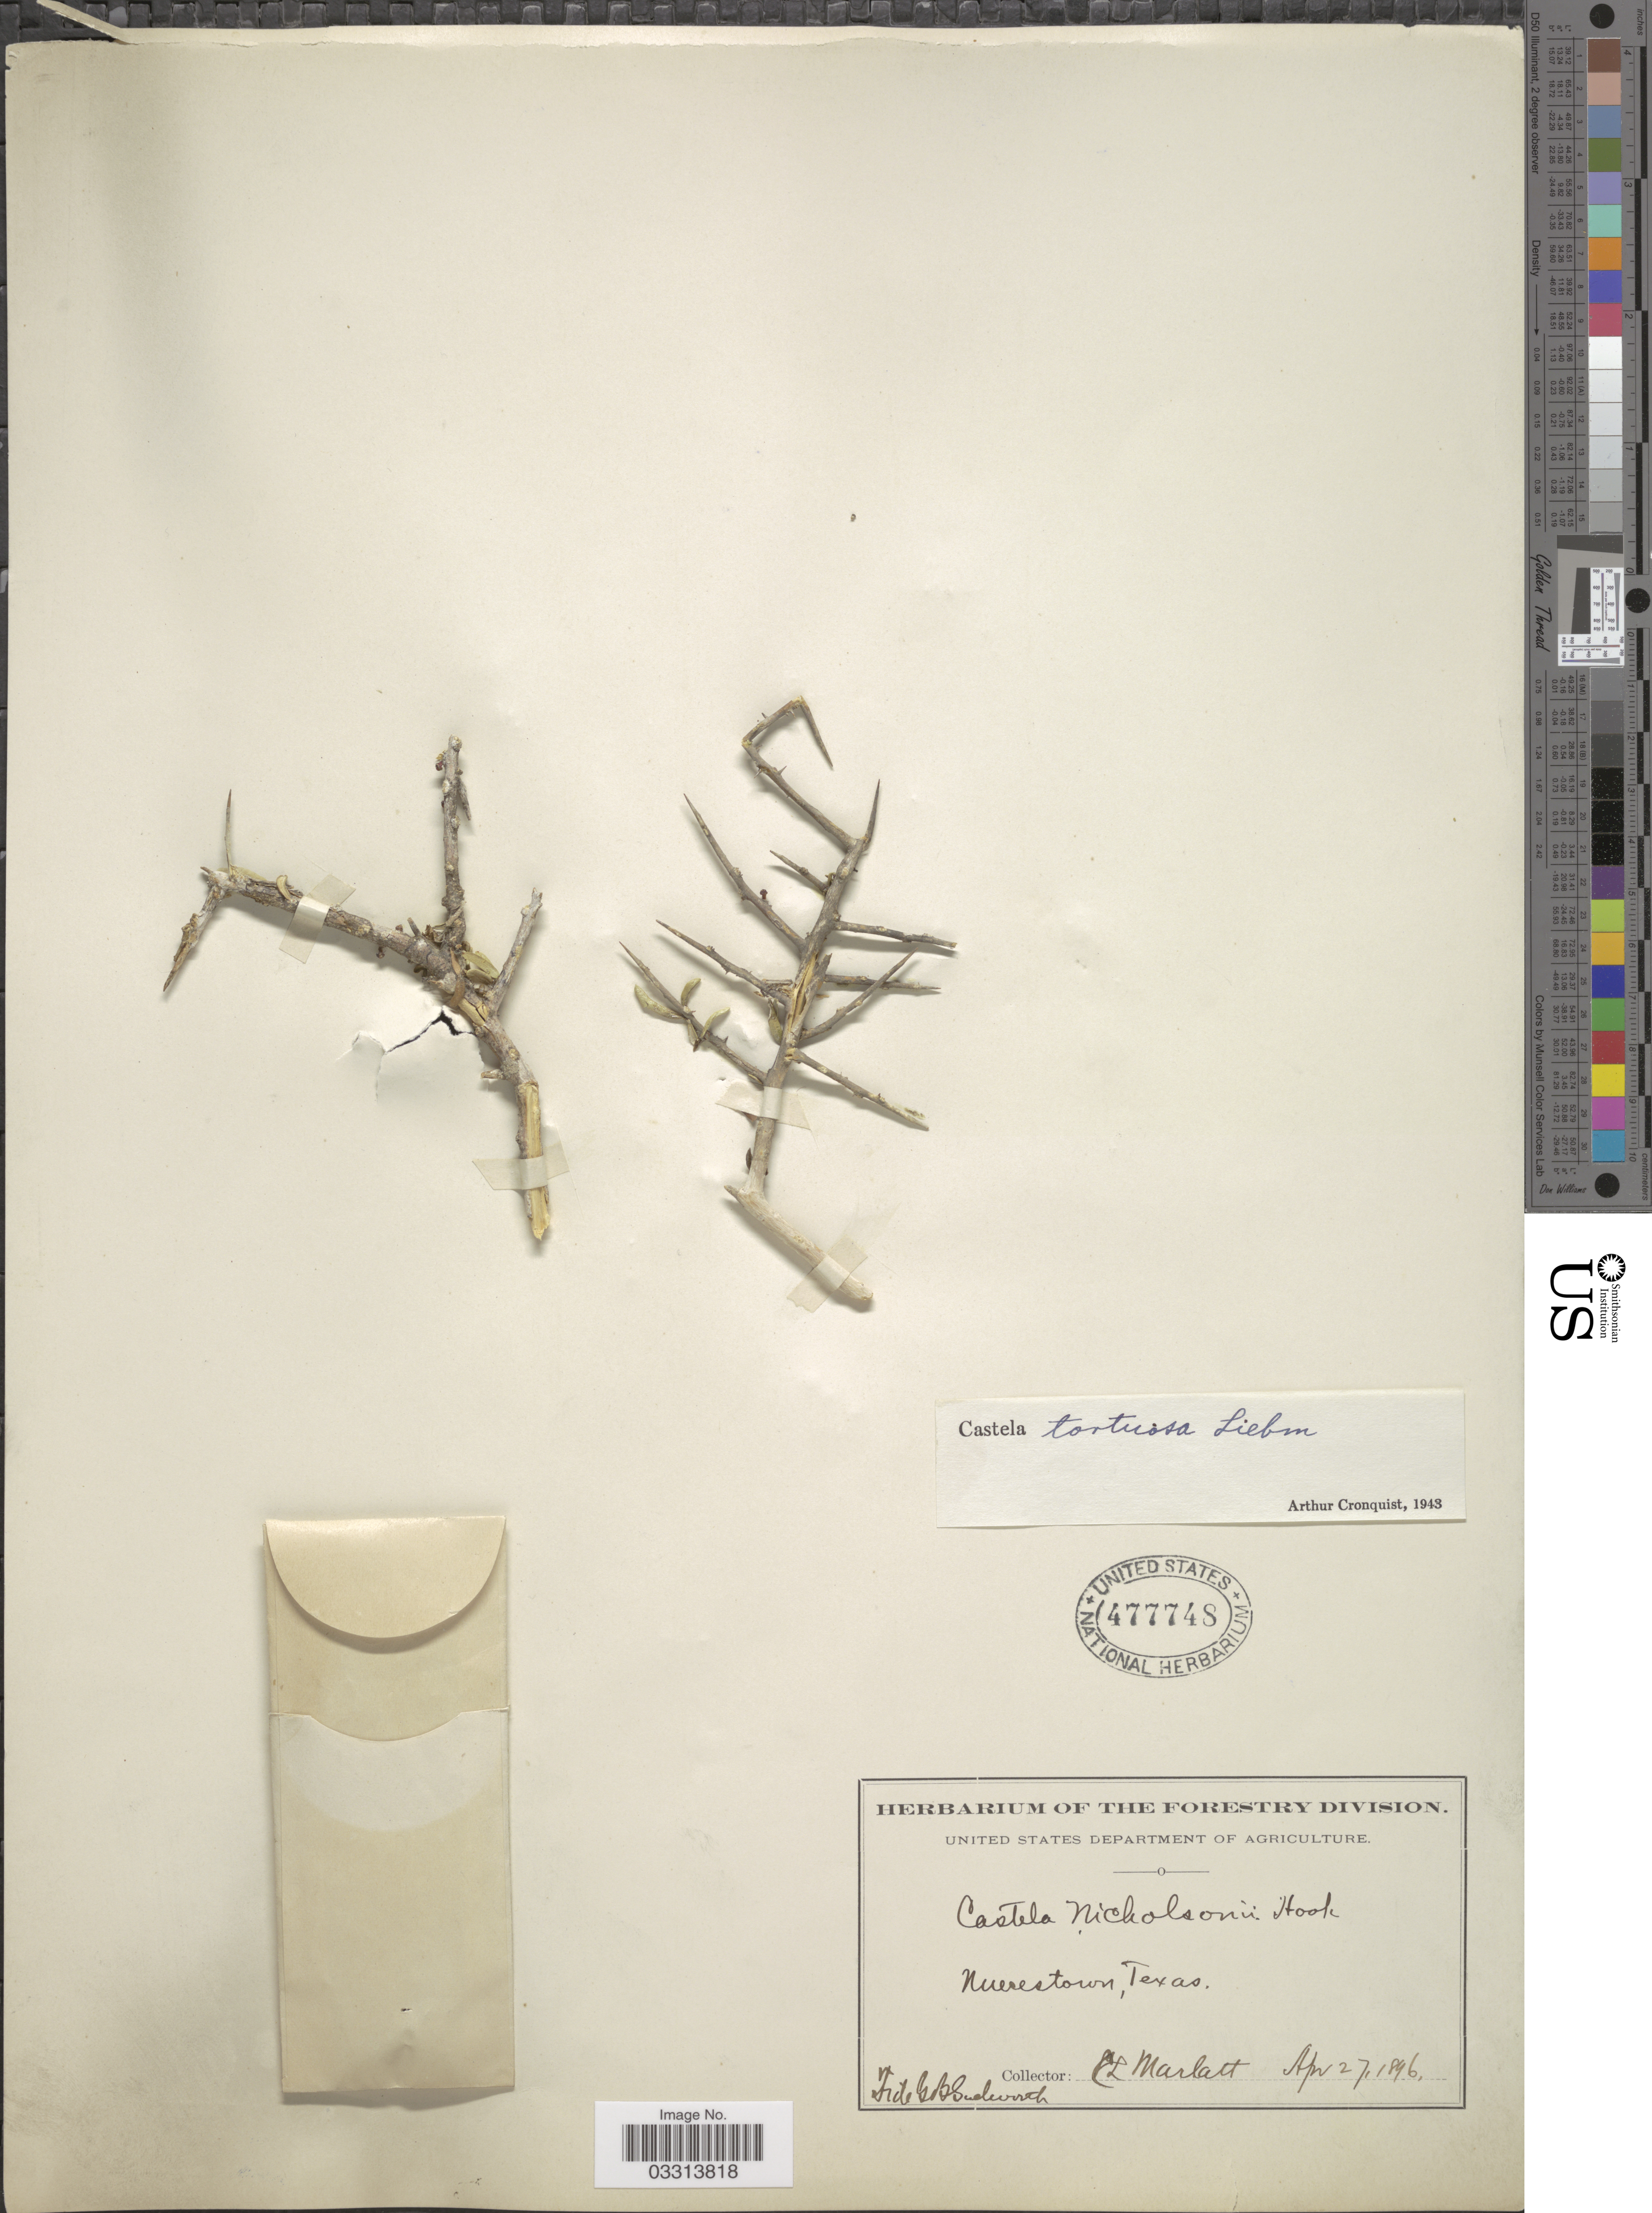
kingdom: Plantae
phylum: Tracheophyta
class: Magnoliopsida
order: Sapindales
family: Simaroubaceae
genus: Castela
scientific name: Castela tortuosa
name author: Liebm.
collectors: C. Marlatt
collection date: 1896-04-27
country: United States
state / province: Texas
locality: Nuecestown.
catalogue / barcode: US 477748